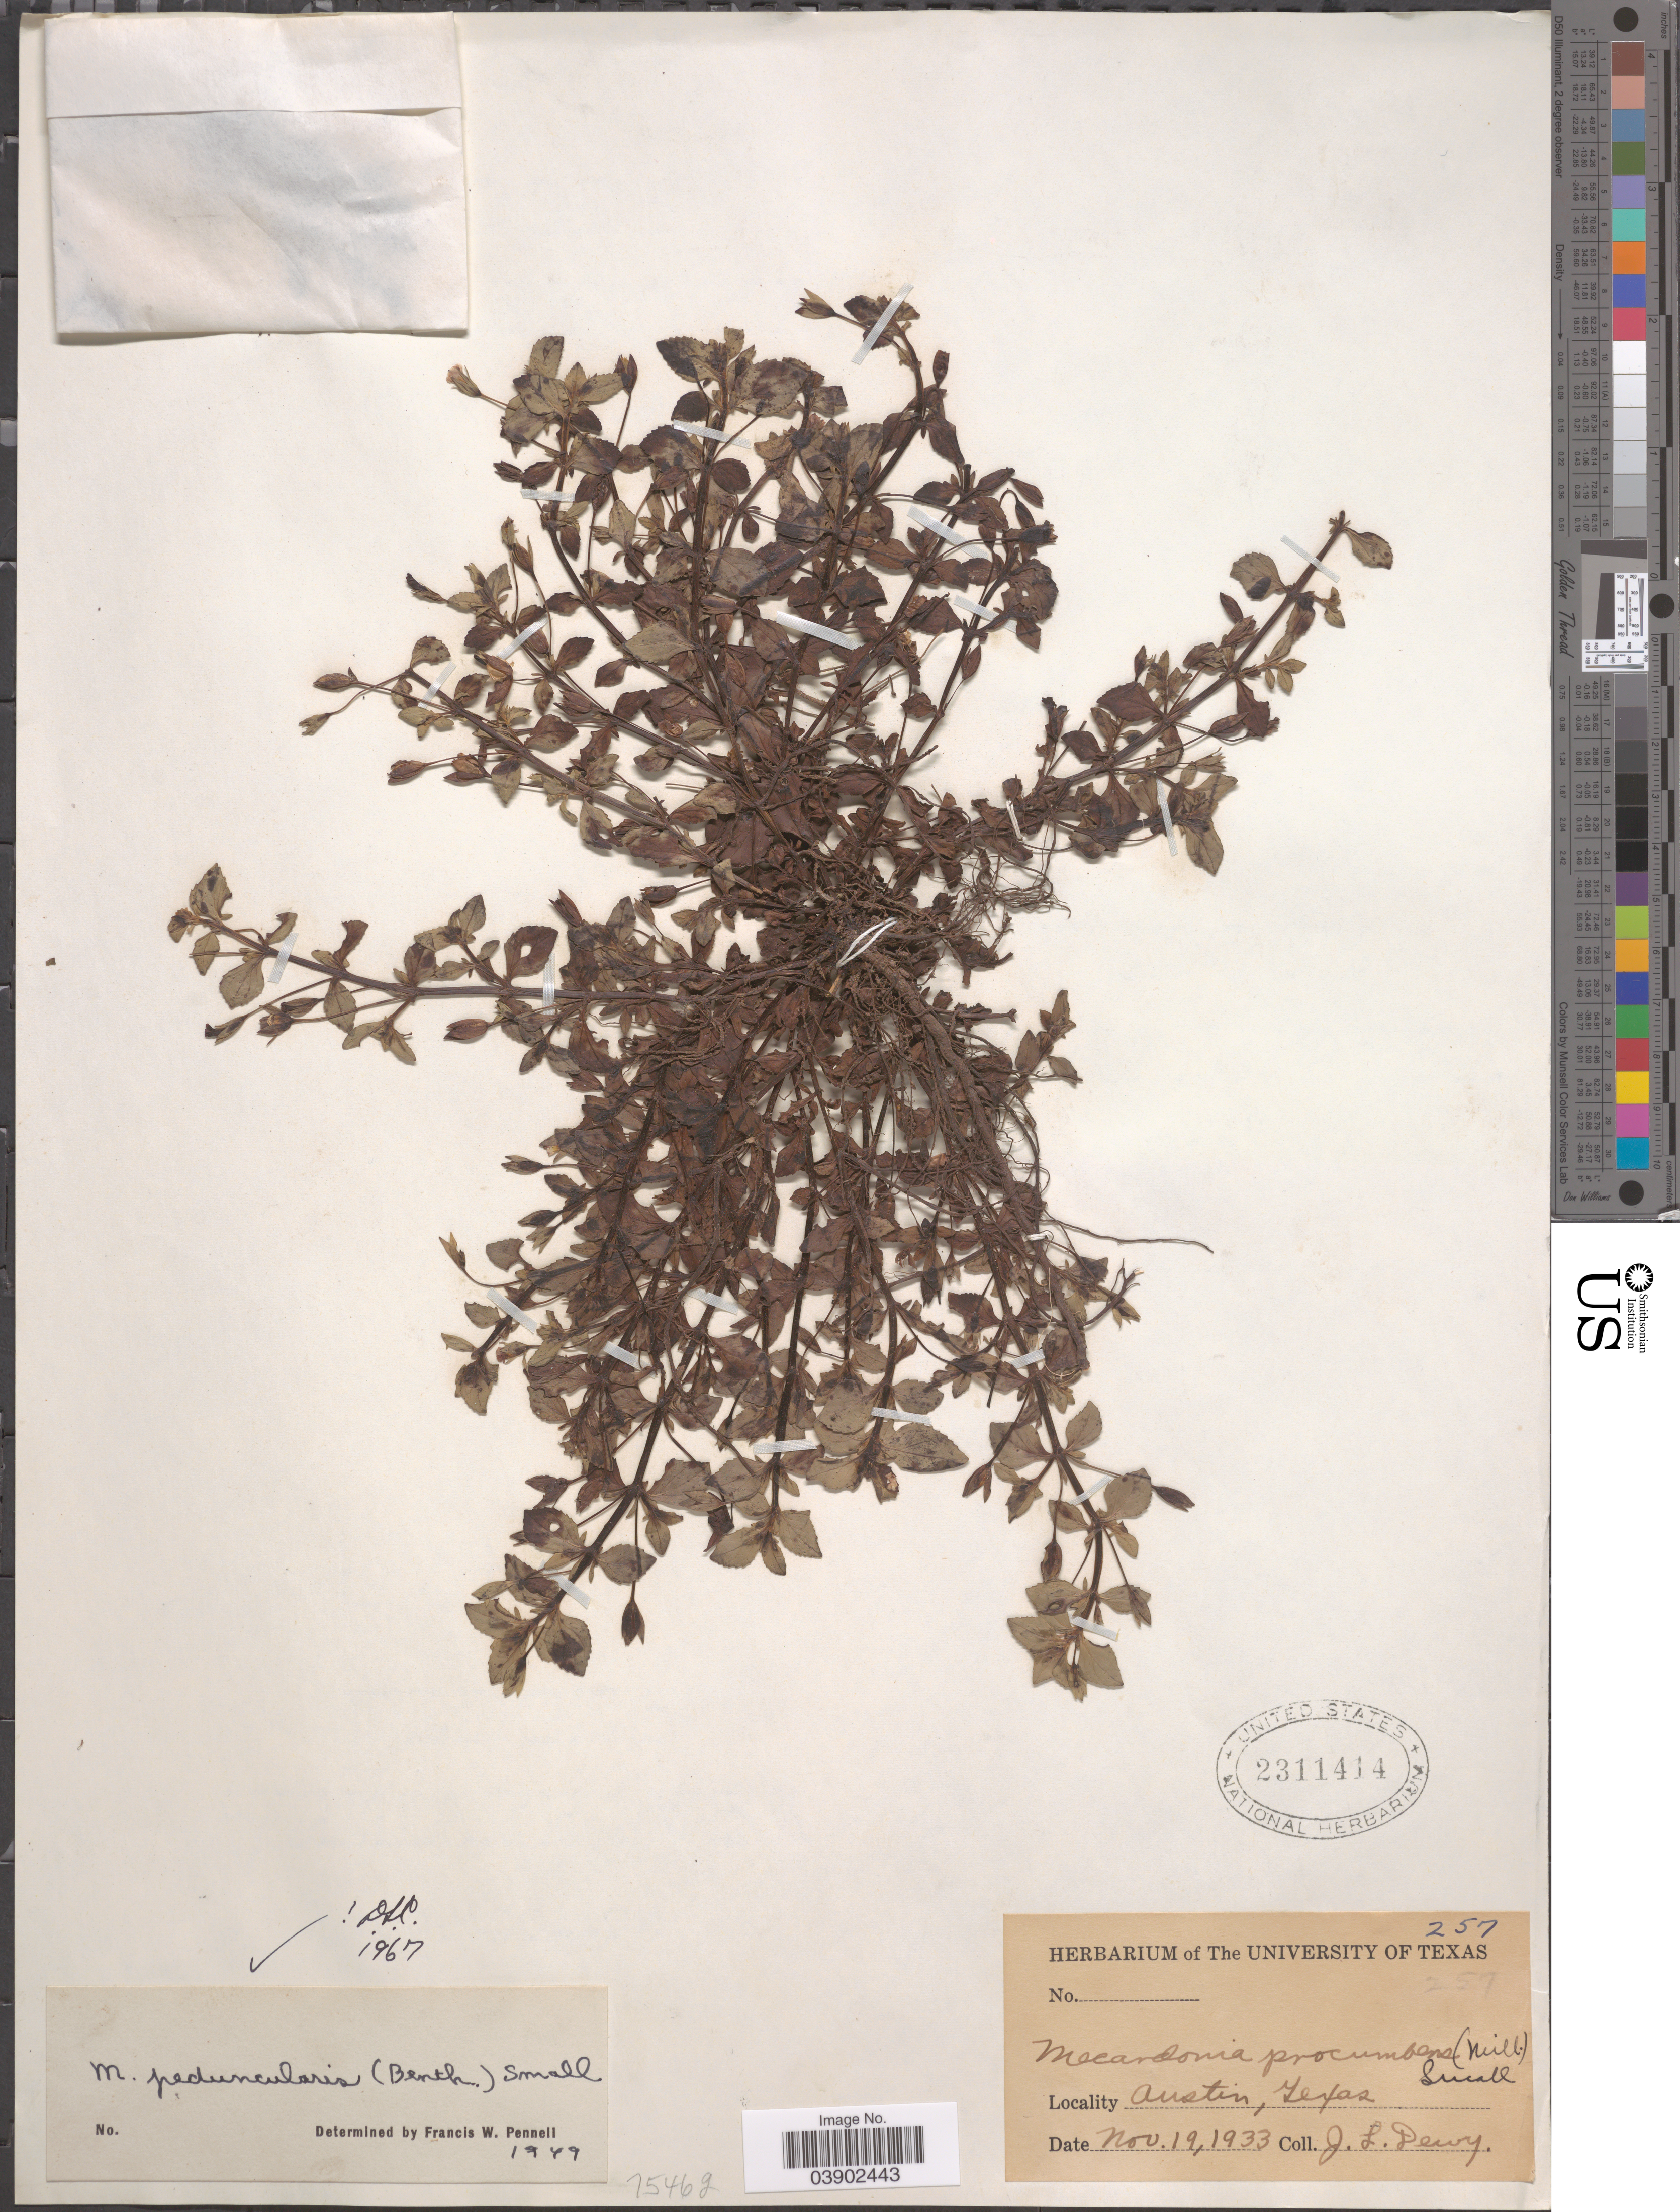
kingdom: Plantae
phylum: Tracheophyta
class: Magnoliopsida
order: Lamiales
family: Plantaginaceae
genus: Mecardonia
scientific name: Mecardonia peduncularis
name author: (Benth.) Small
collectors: J. Dewy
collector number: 257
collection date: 1933-11-19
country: United States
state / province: Texas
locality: Austin.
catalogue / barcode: US 2311414